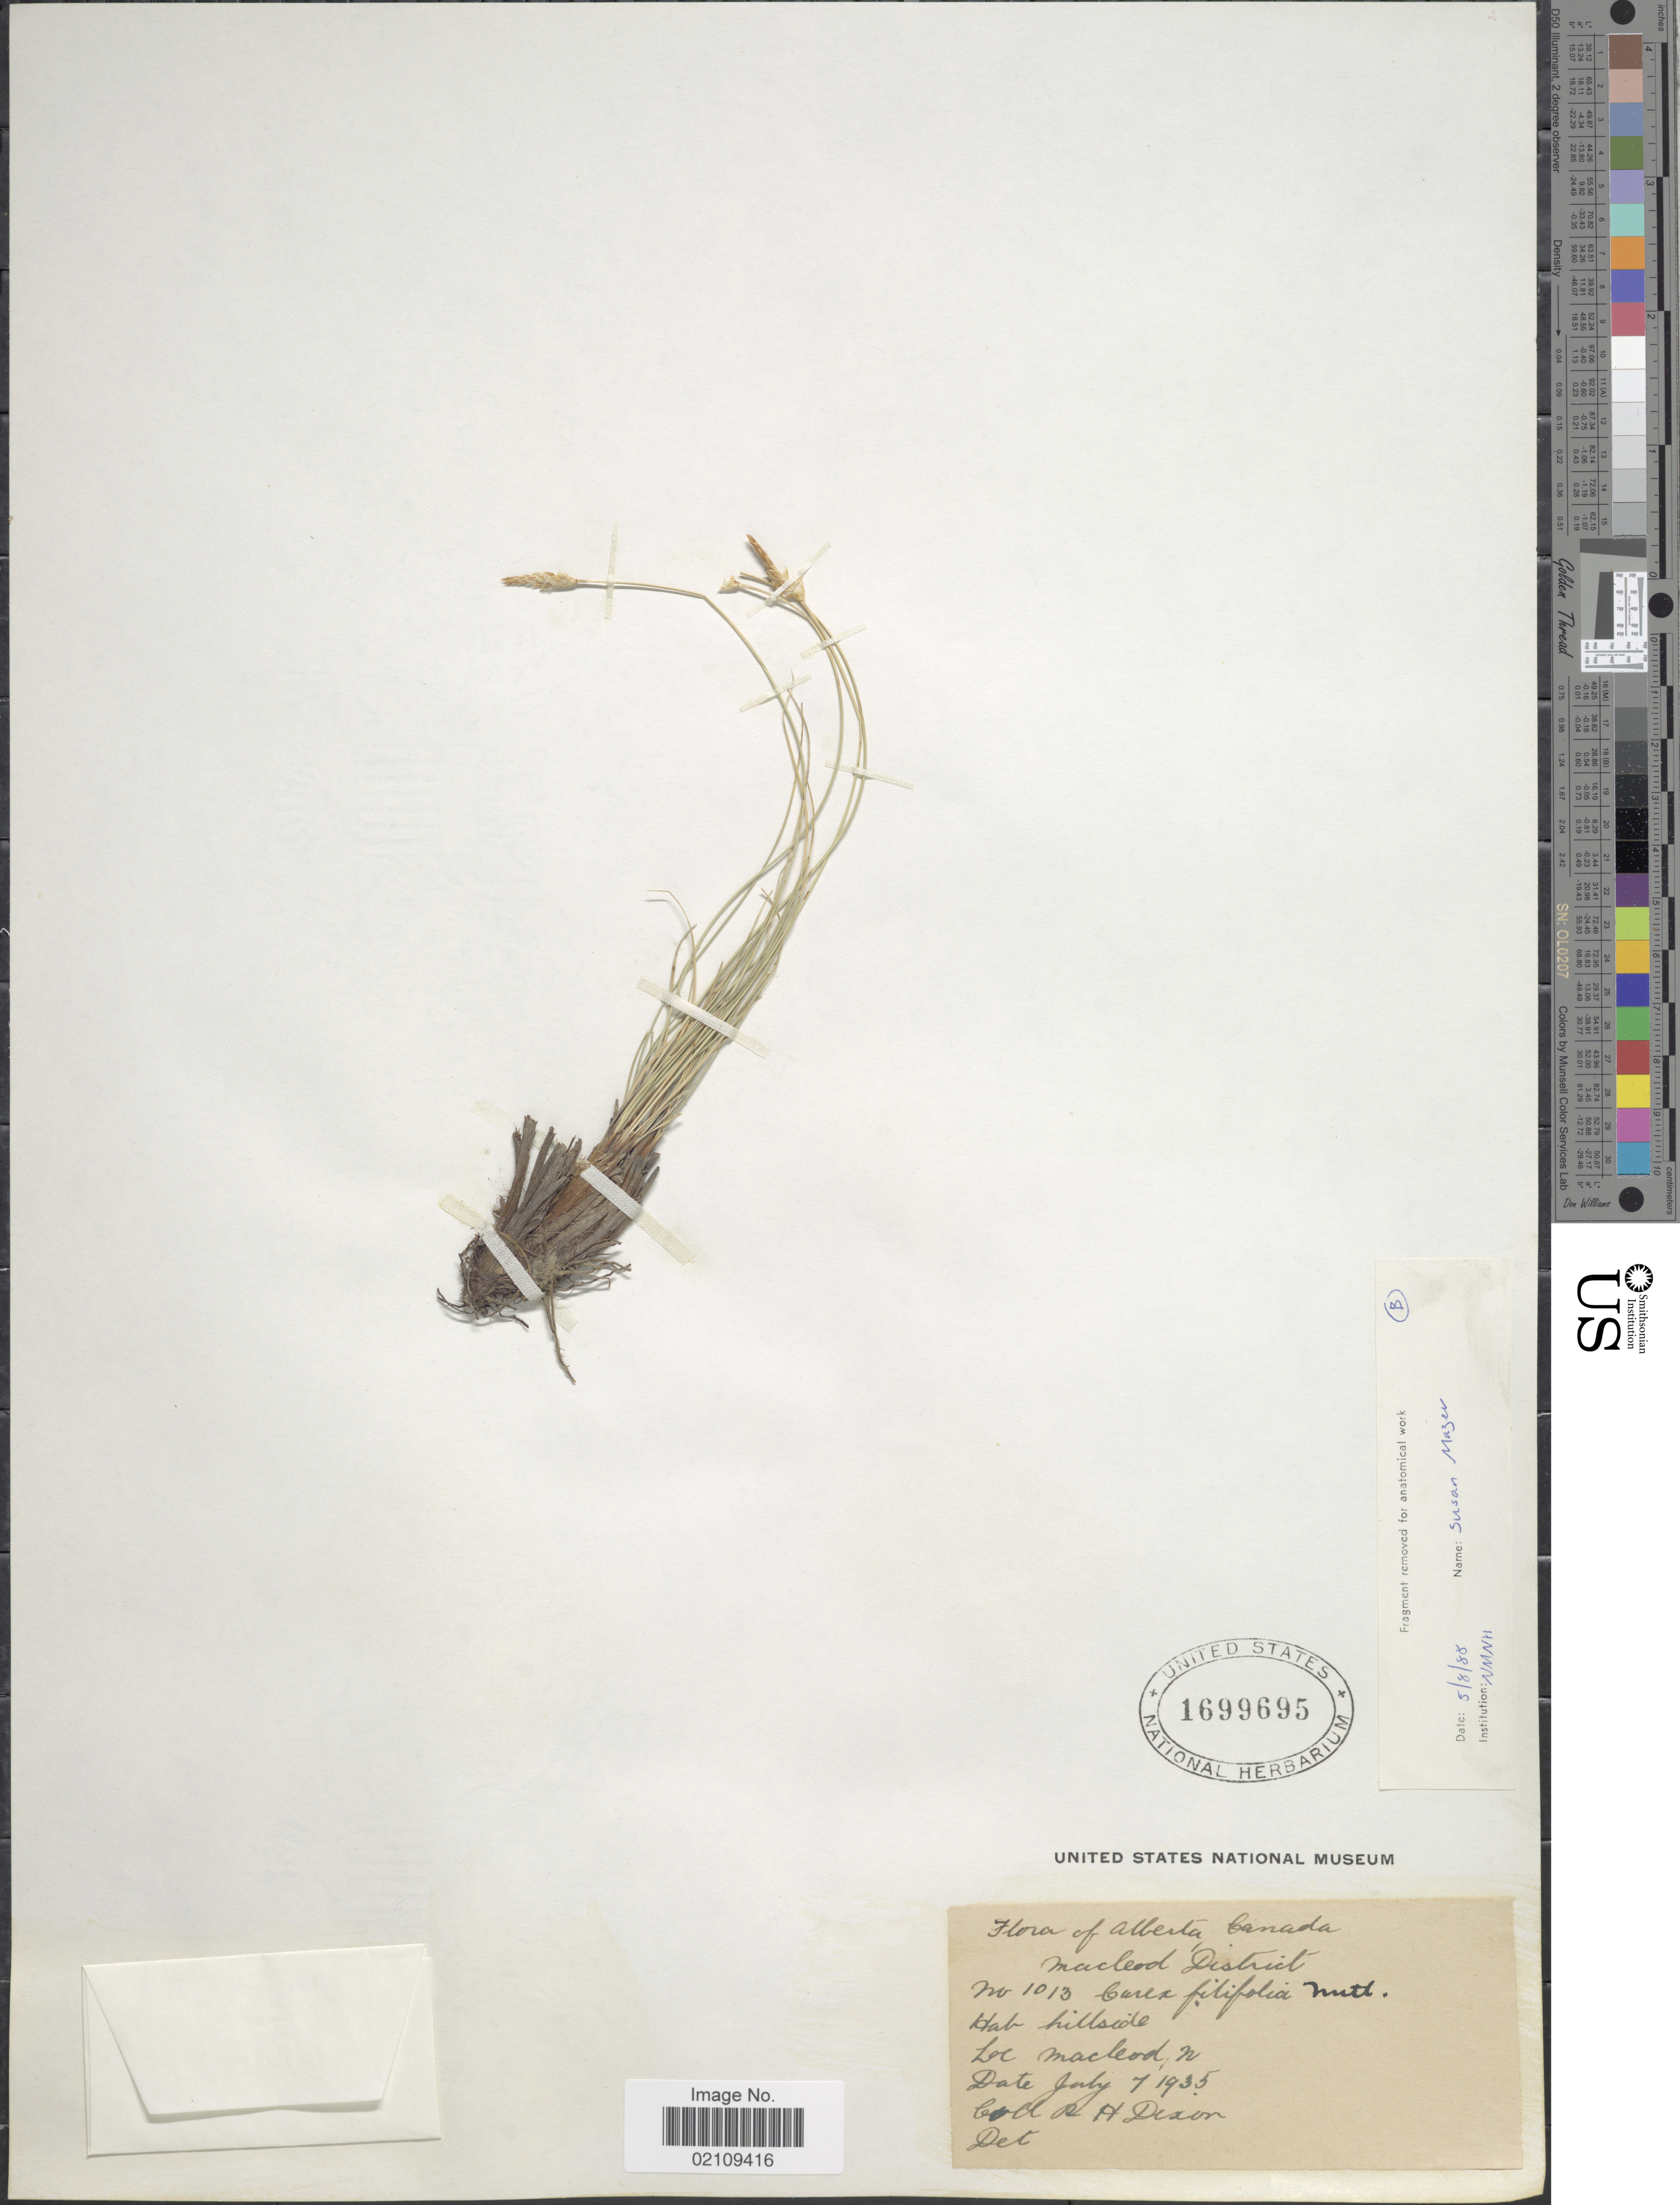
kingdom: Plantae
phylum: Tracheophyta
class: Liliopsida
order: Poales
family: Cyperaceae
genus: Carex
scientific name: Carex filifolia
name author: Nutt.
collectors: R. H. Dixon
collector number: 1013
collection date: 1935-07-07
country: Canada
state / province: Alberta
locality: Hillside, Macleod, N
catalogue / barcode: US 1699695